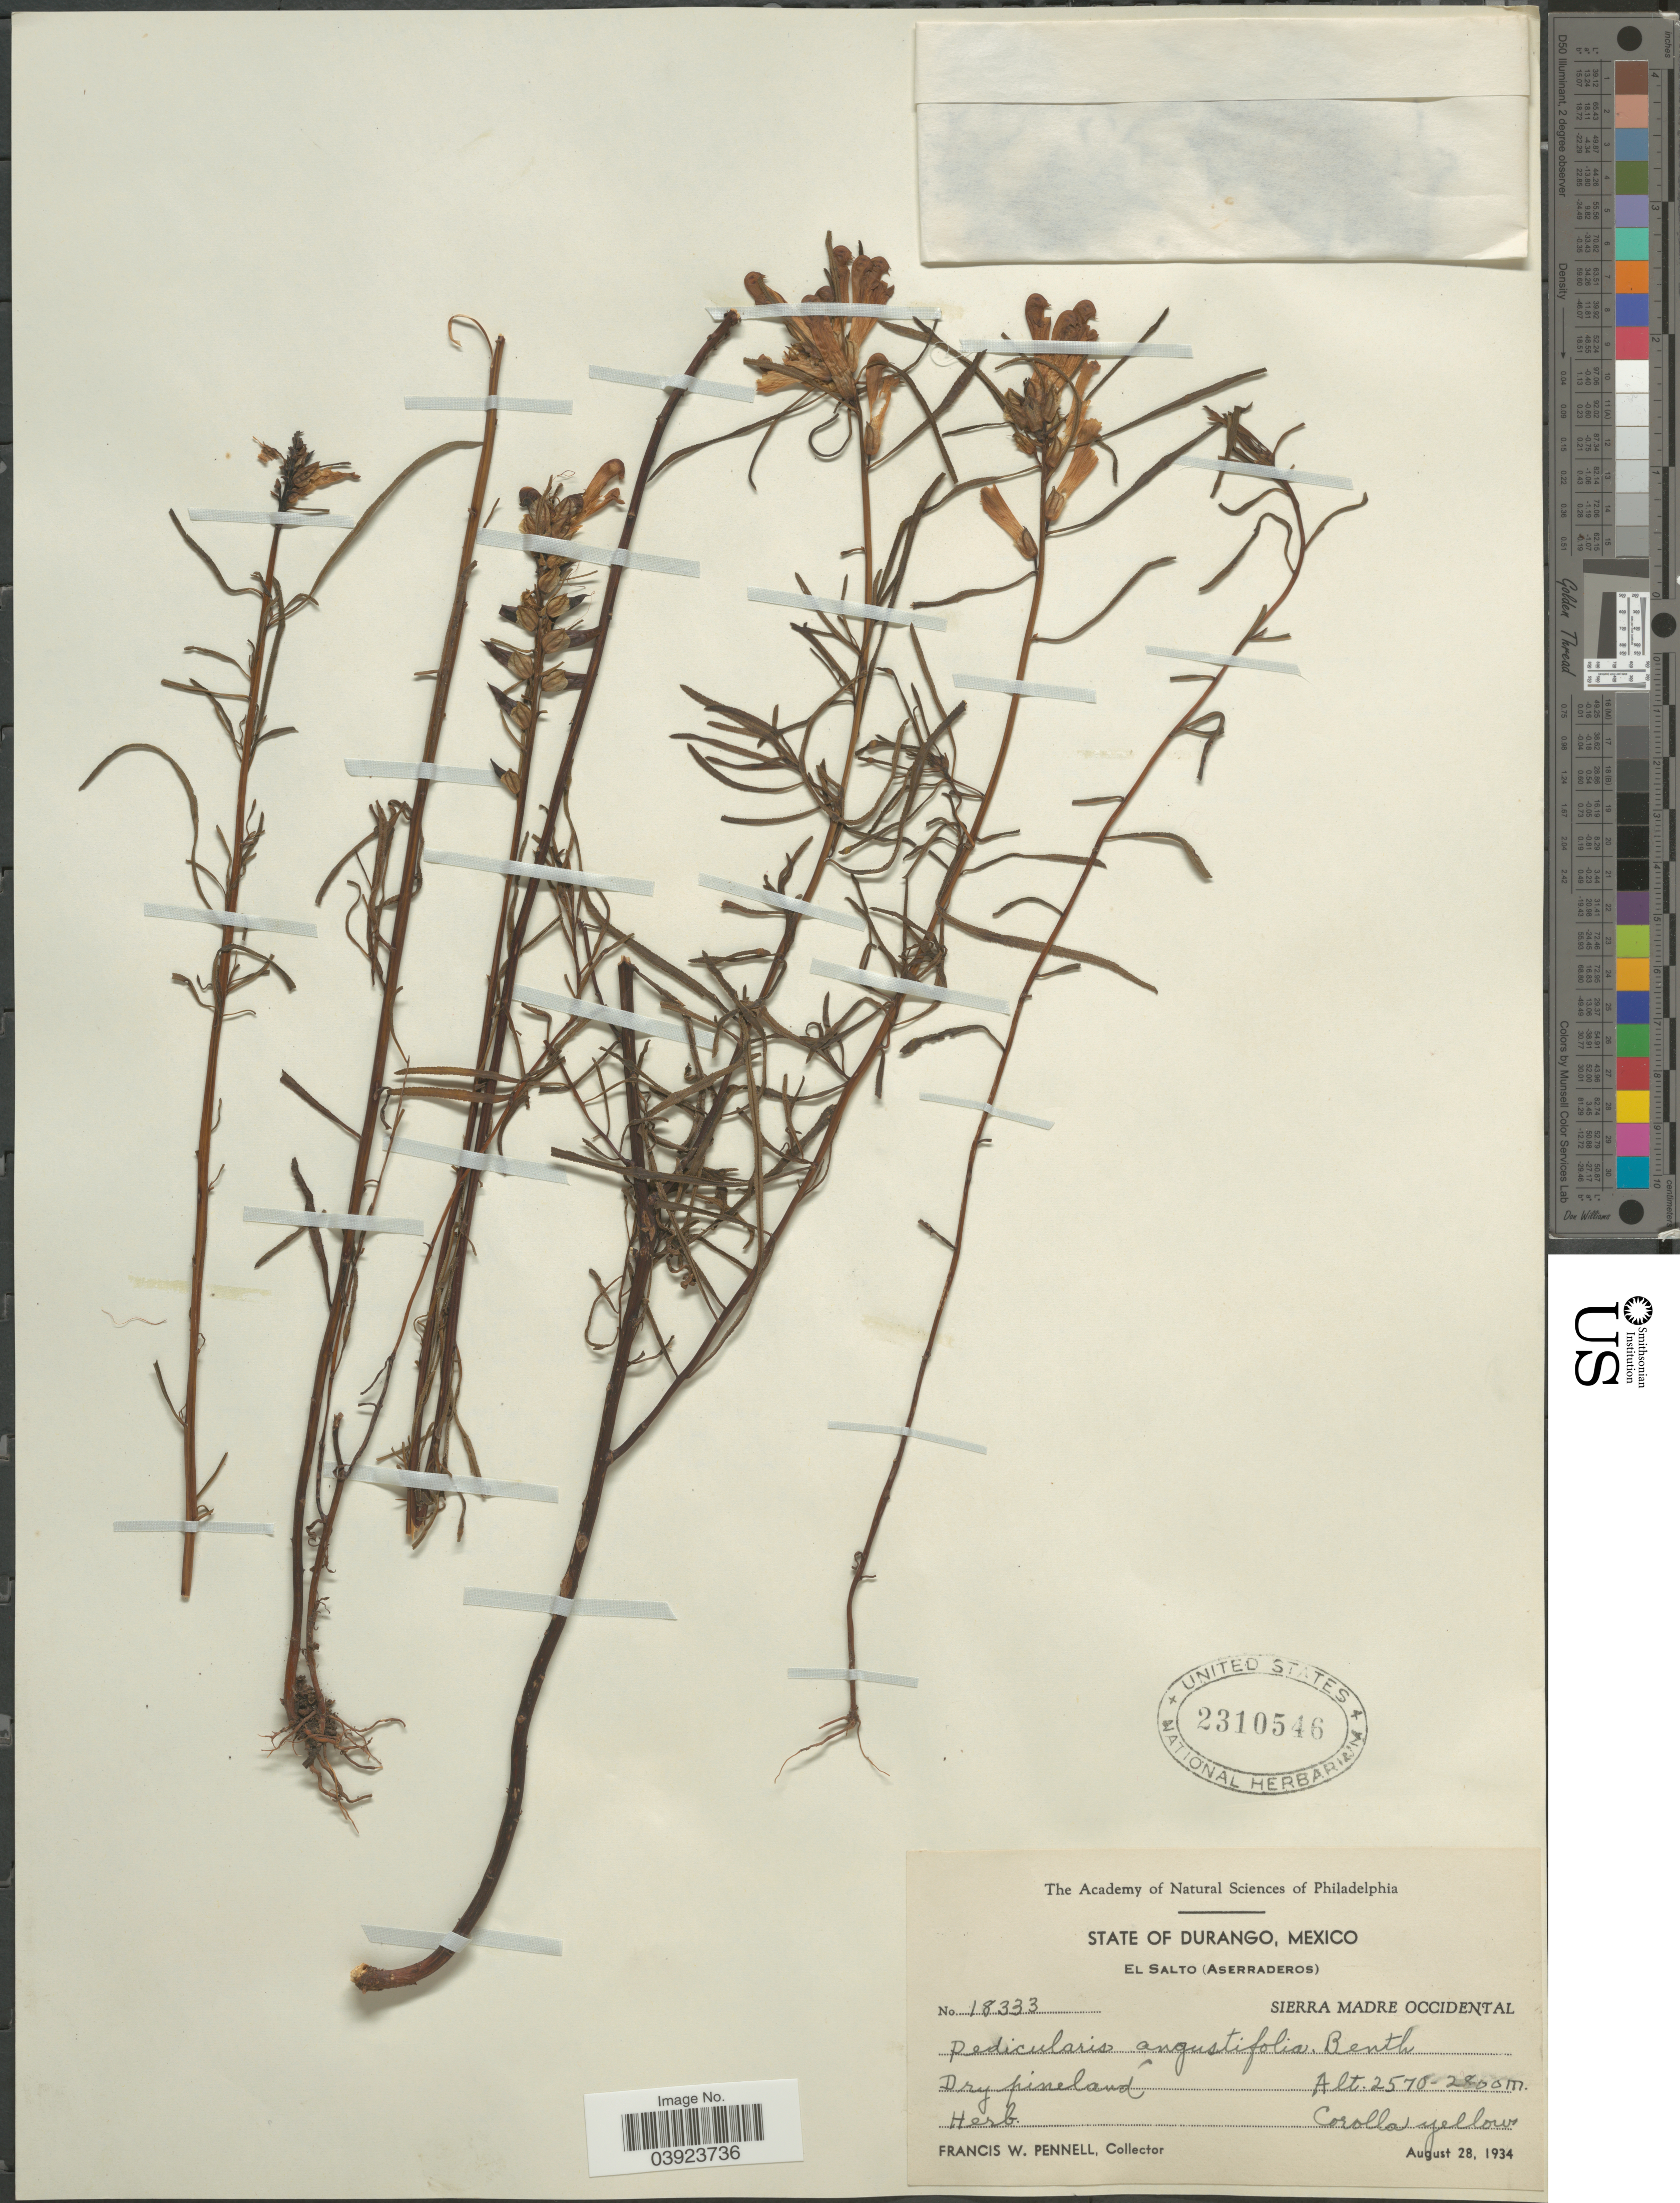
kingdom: Plantae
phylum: Tracheophyta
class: Magnoliopsida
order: Lamiales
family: Orobanchaceae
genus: Pedicularis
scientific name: Pedicularis angustifolia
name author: Benth.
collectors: F. W. Pennell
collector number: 18333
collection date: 1934-08-28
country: Mexico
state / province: Durango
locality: El Salto (Aserraderos) Sierra Madre Occidental. Dry pineland.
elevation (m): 2570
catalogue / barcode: US 2310546